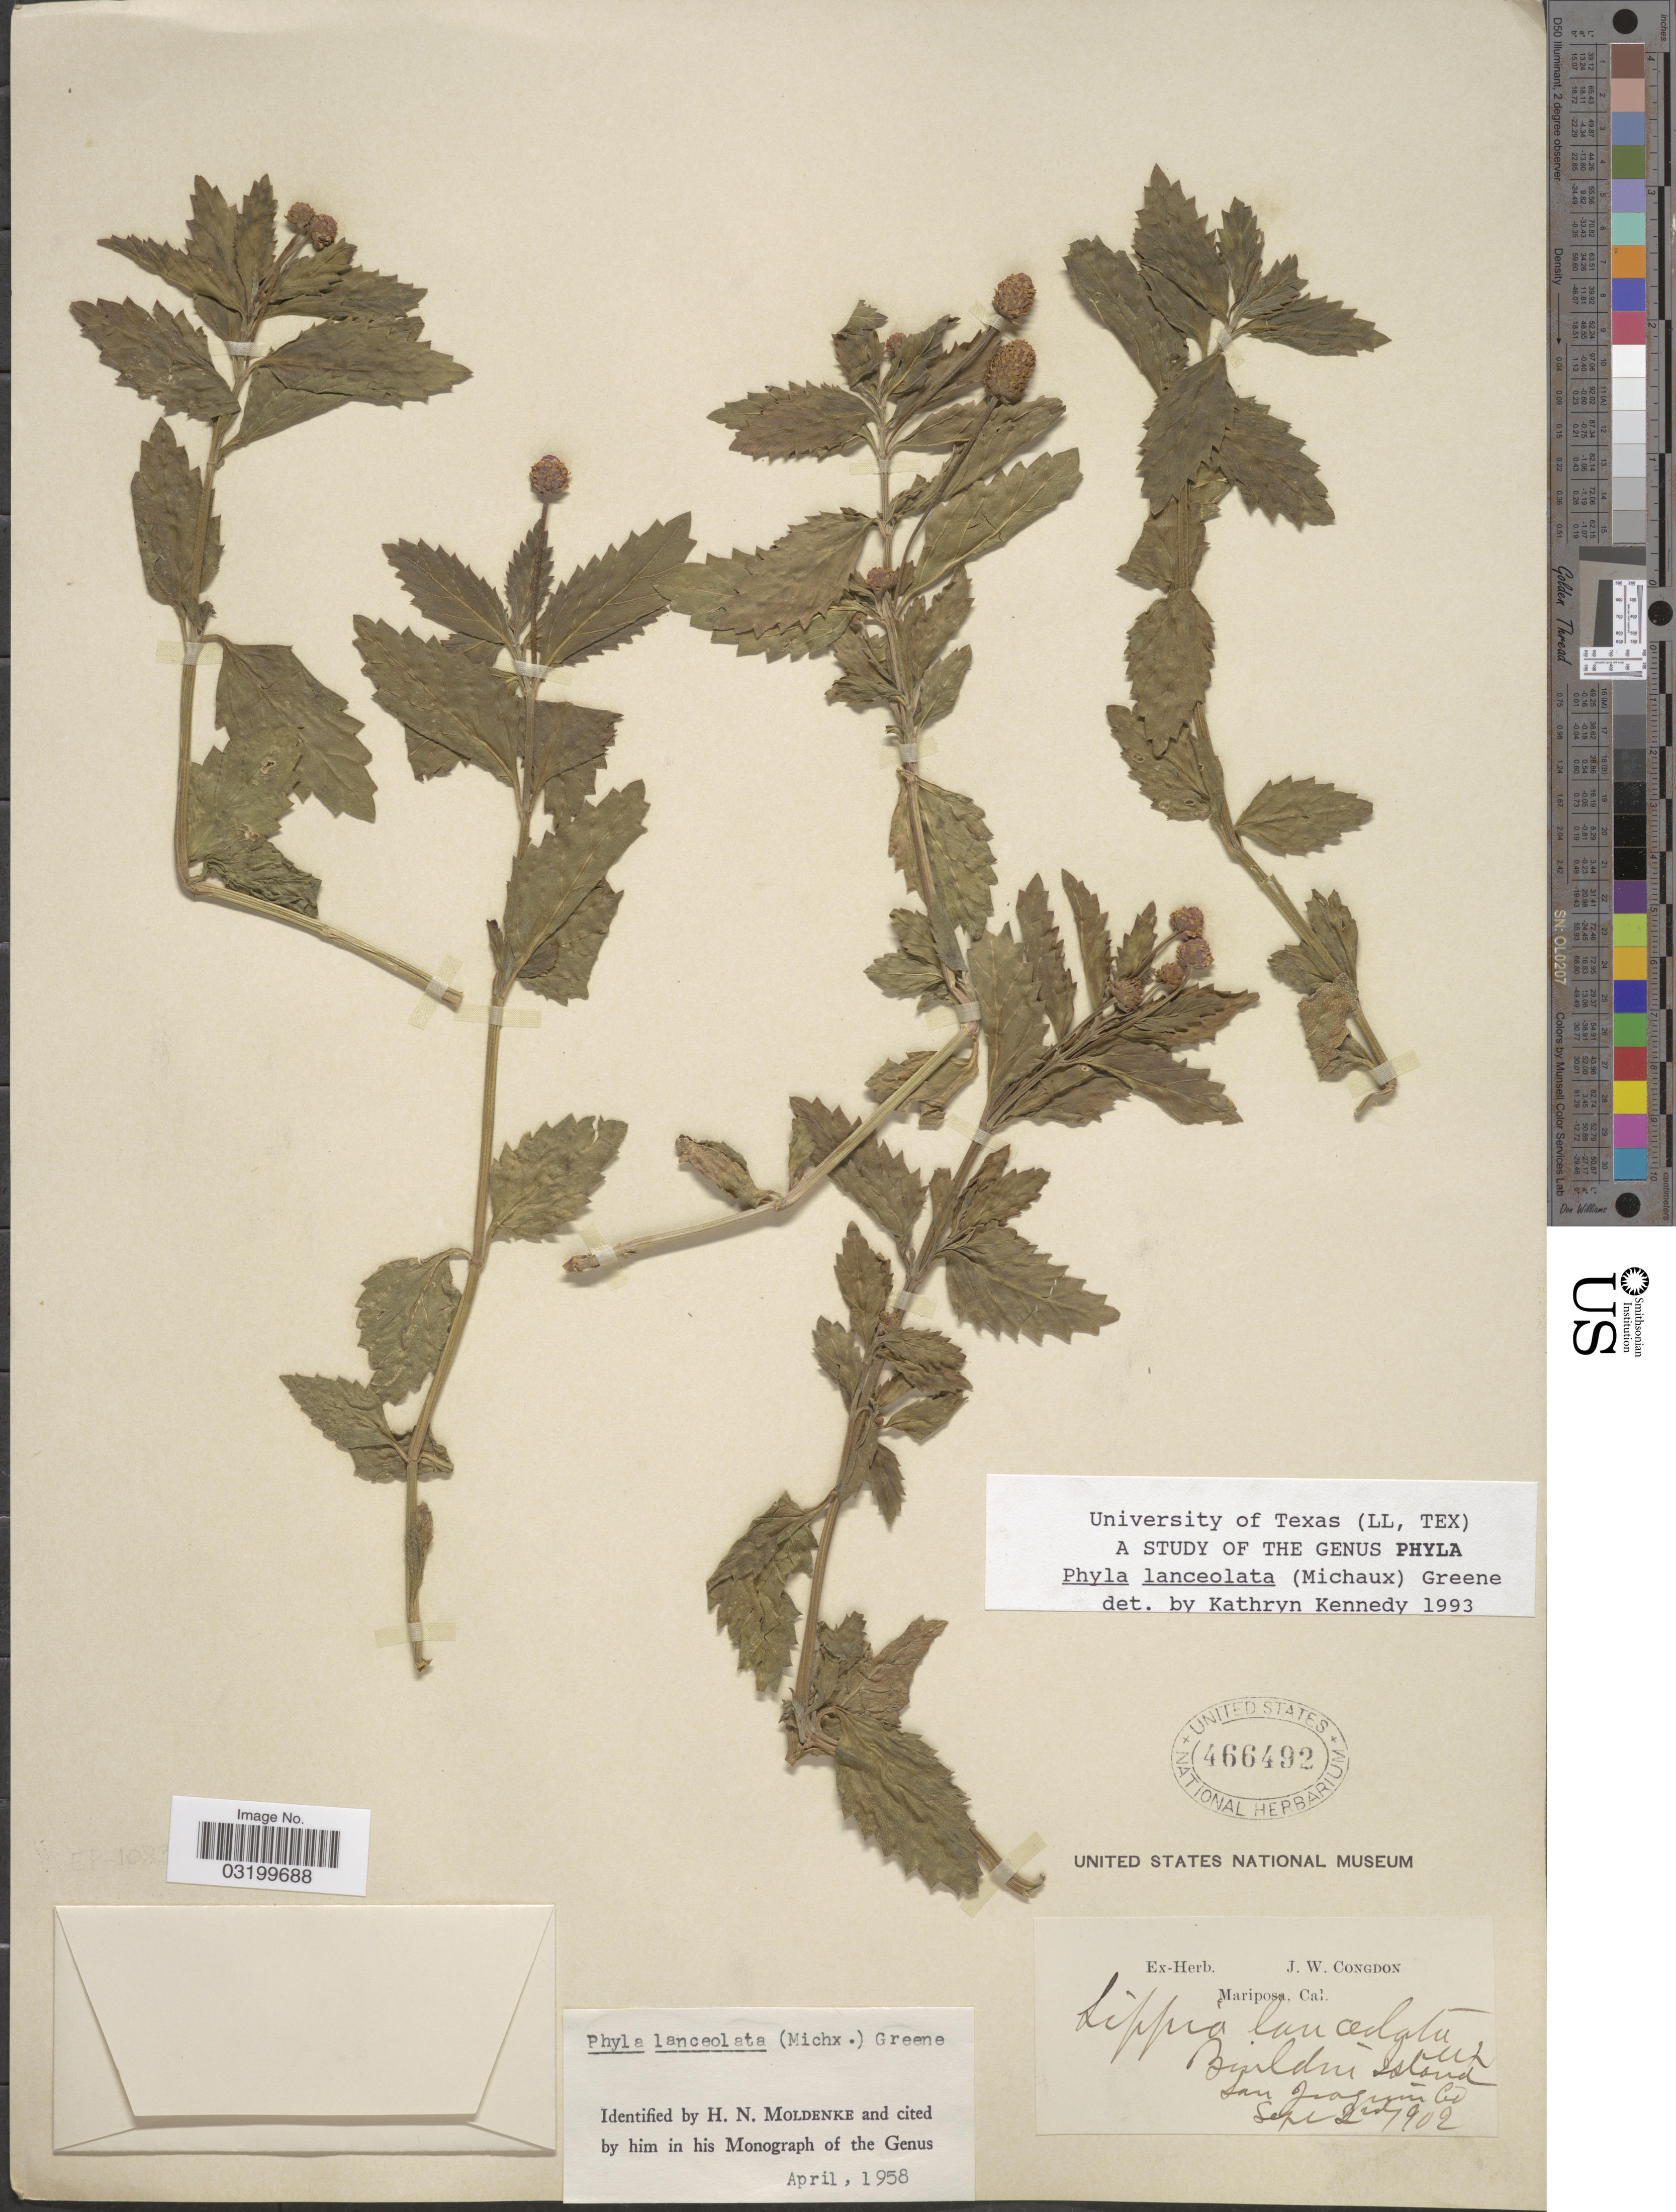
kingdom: Plantae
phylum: Tracheophyta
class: Magnoliopsida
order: Lamiales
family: Verbenaceae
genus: Phyla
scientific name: Phyla lanceolata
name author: (Michx.) Greene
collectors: ex herb. J. W. Congdon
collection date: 1902-09-02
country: United States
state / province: California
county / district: San Joaquin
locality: Mariposa. Bouldin Island. San Joaquin Co.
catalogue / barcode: US 466492